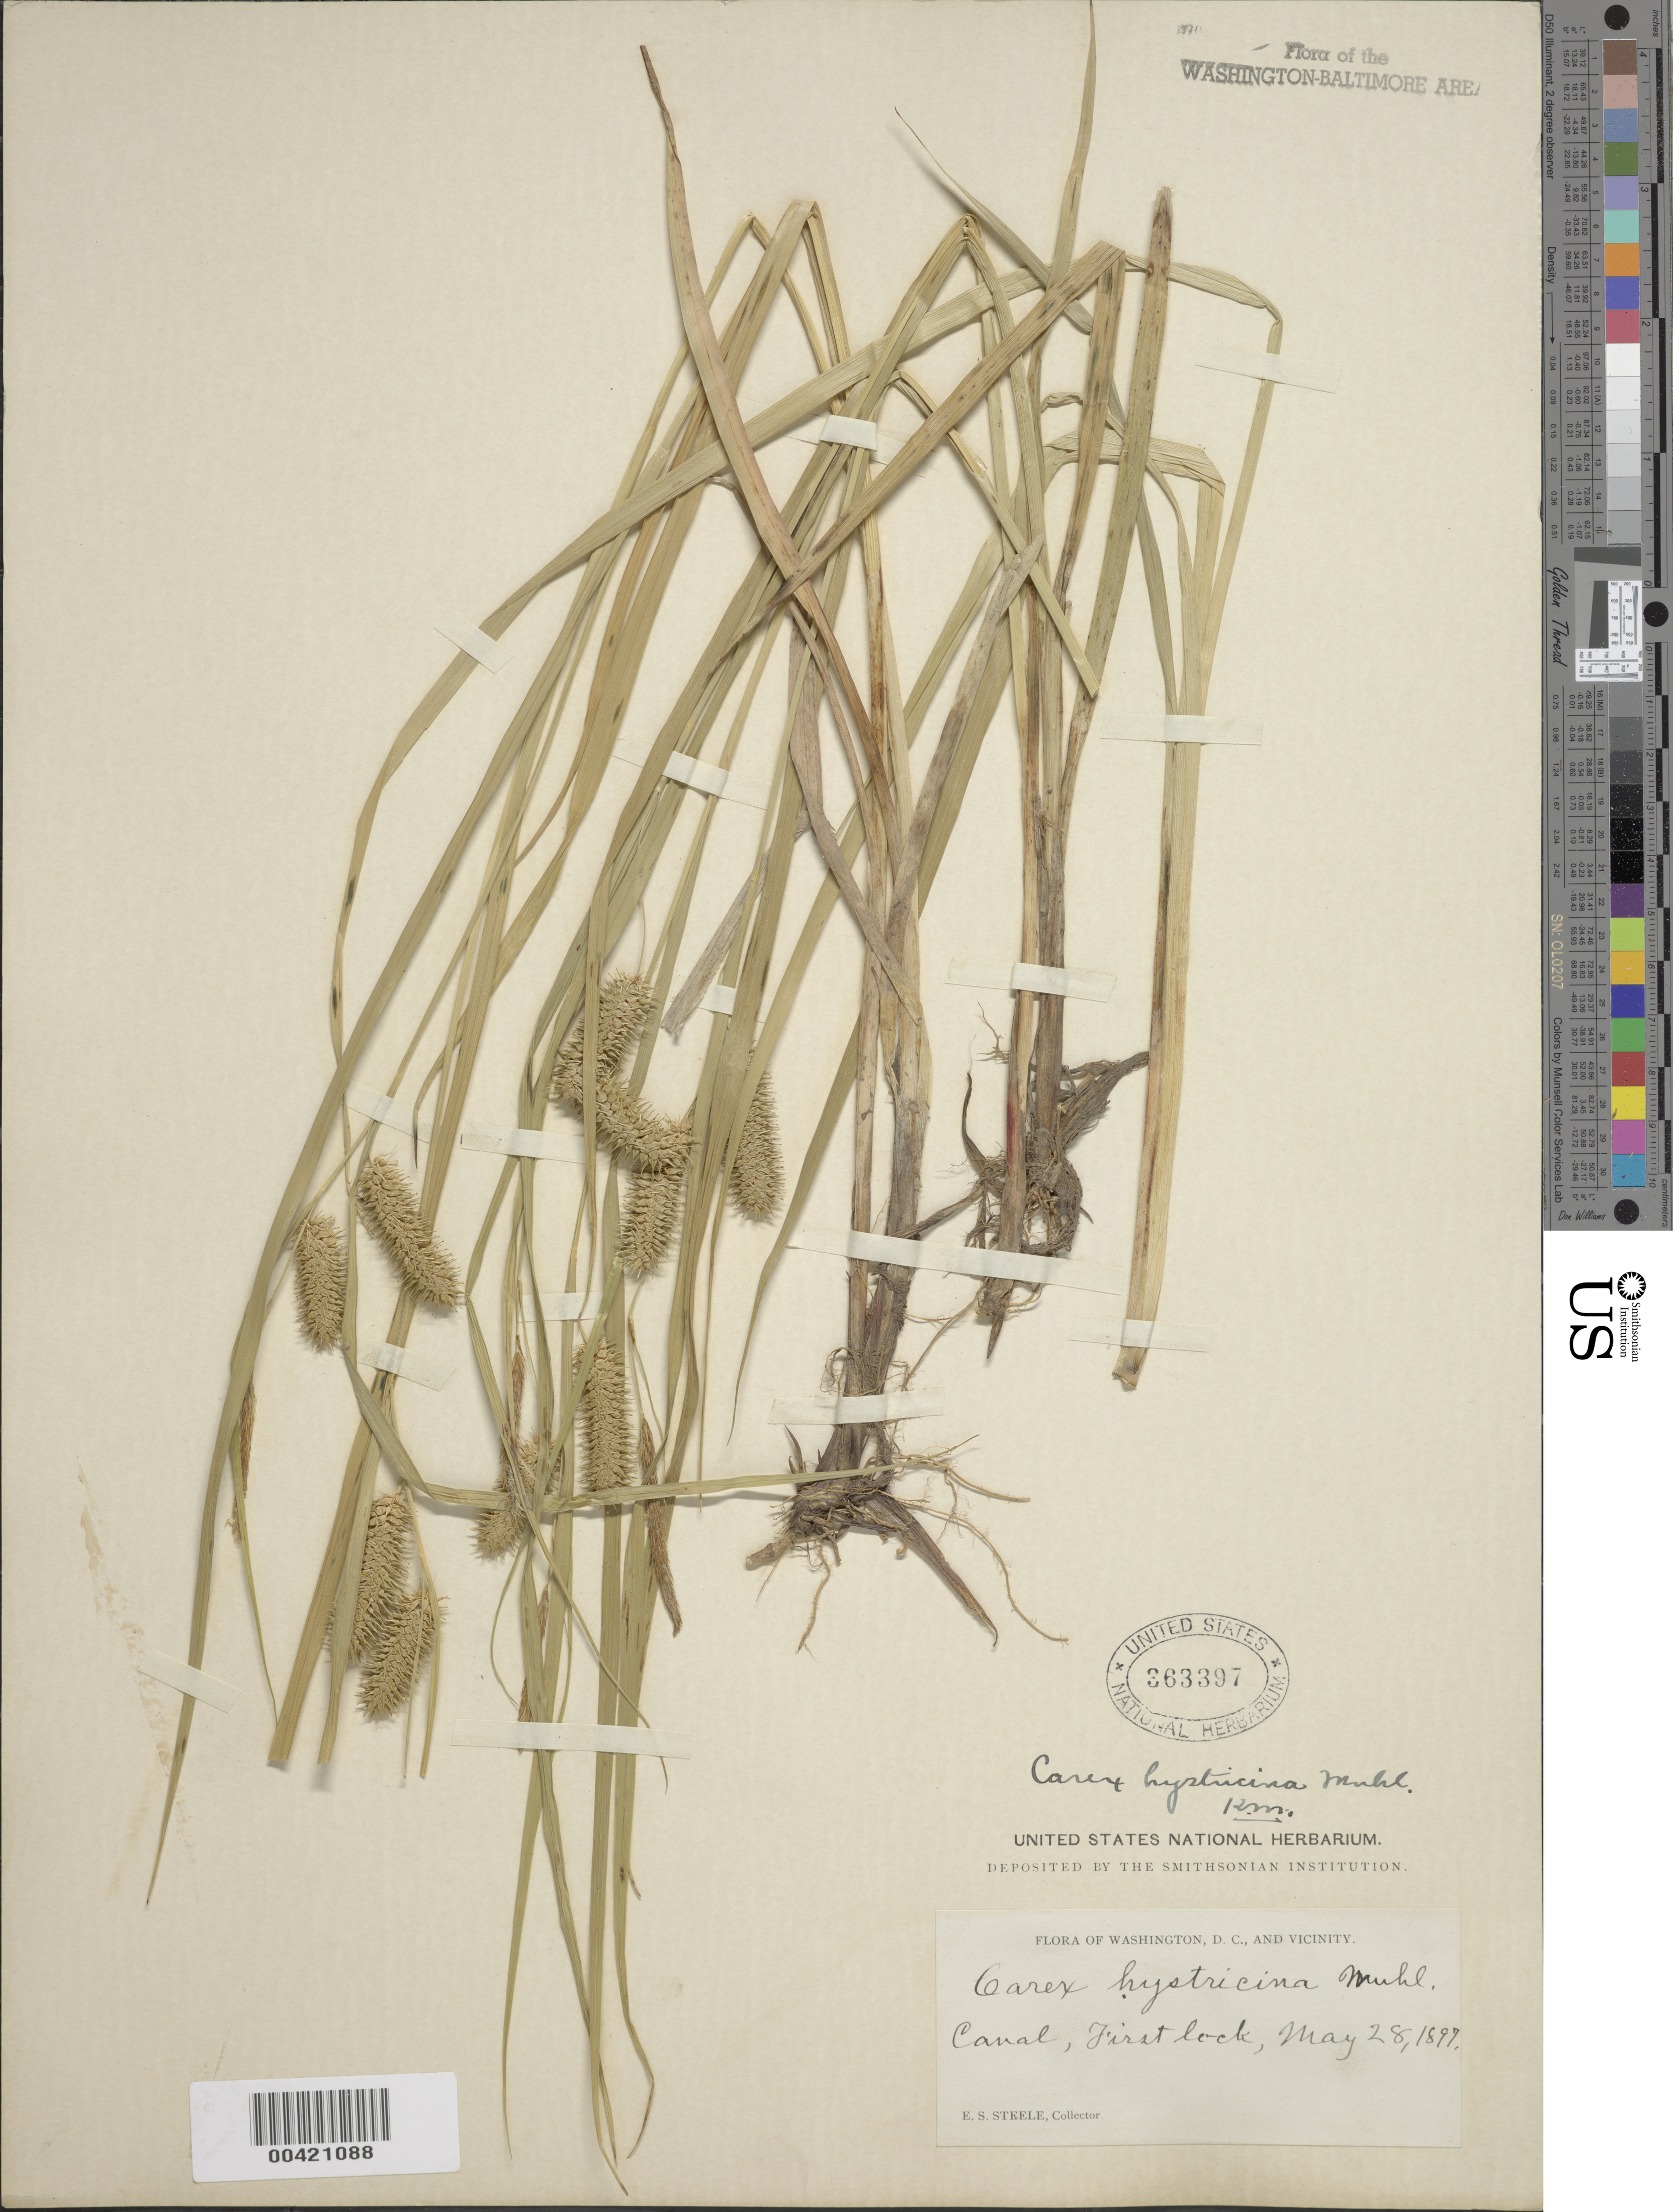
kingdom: Plantae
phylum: Tracheophyta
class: Liliopsida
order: Poales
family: Cyperaceae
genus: Carex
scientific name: Carex hystericina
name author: Muhl. ex Willd.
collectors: E. Steele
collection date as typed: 28 May 1897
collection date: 1897-05-28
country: United States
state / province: District of Columbia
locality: C. and O. Canal First Lock C. & O. Canal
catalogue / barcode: US 363397